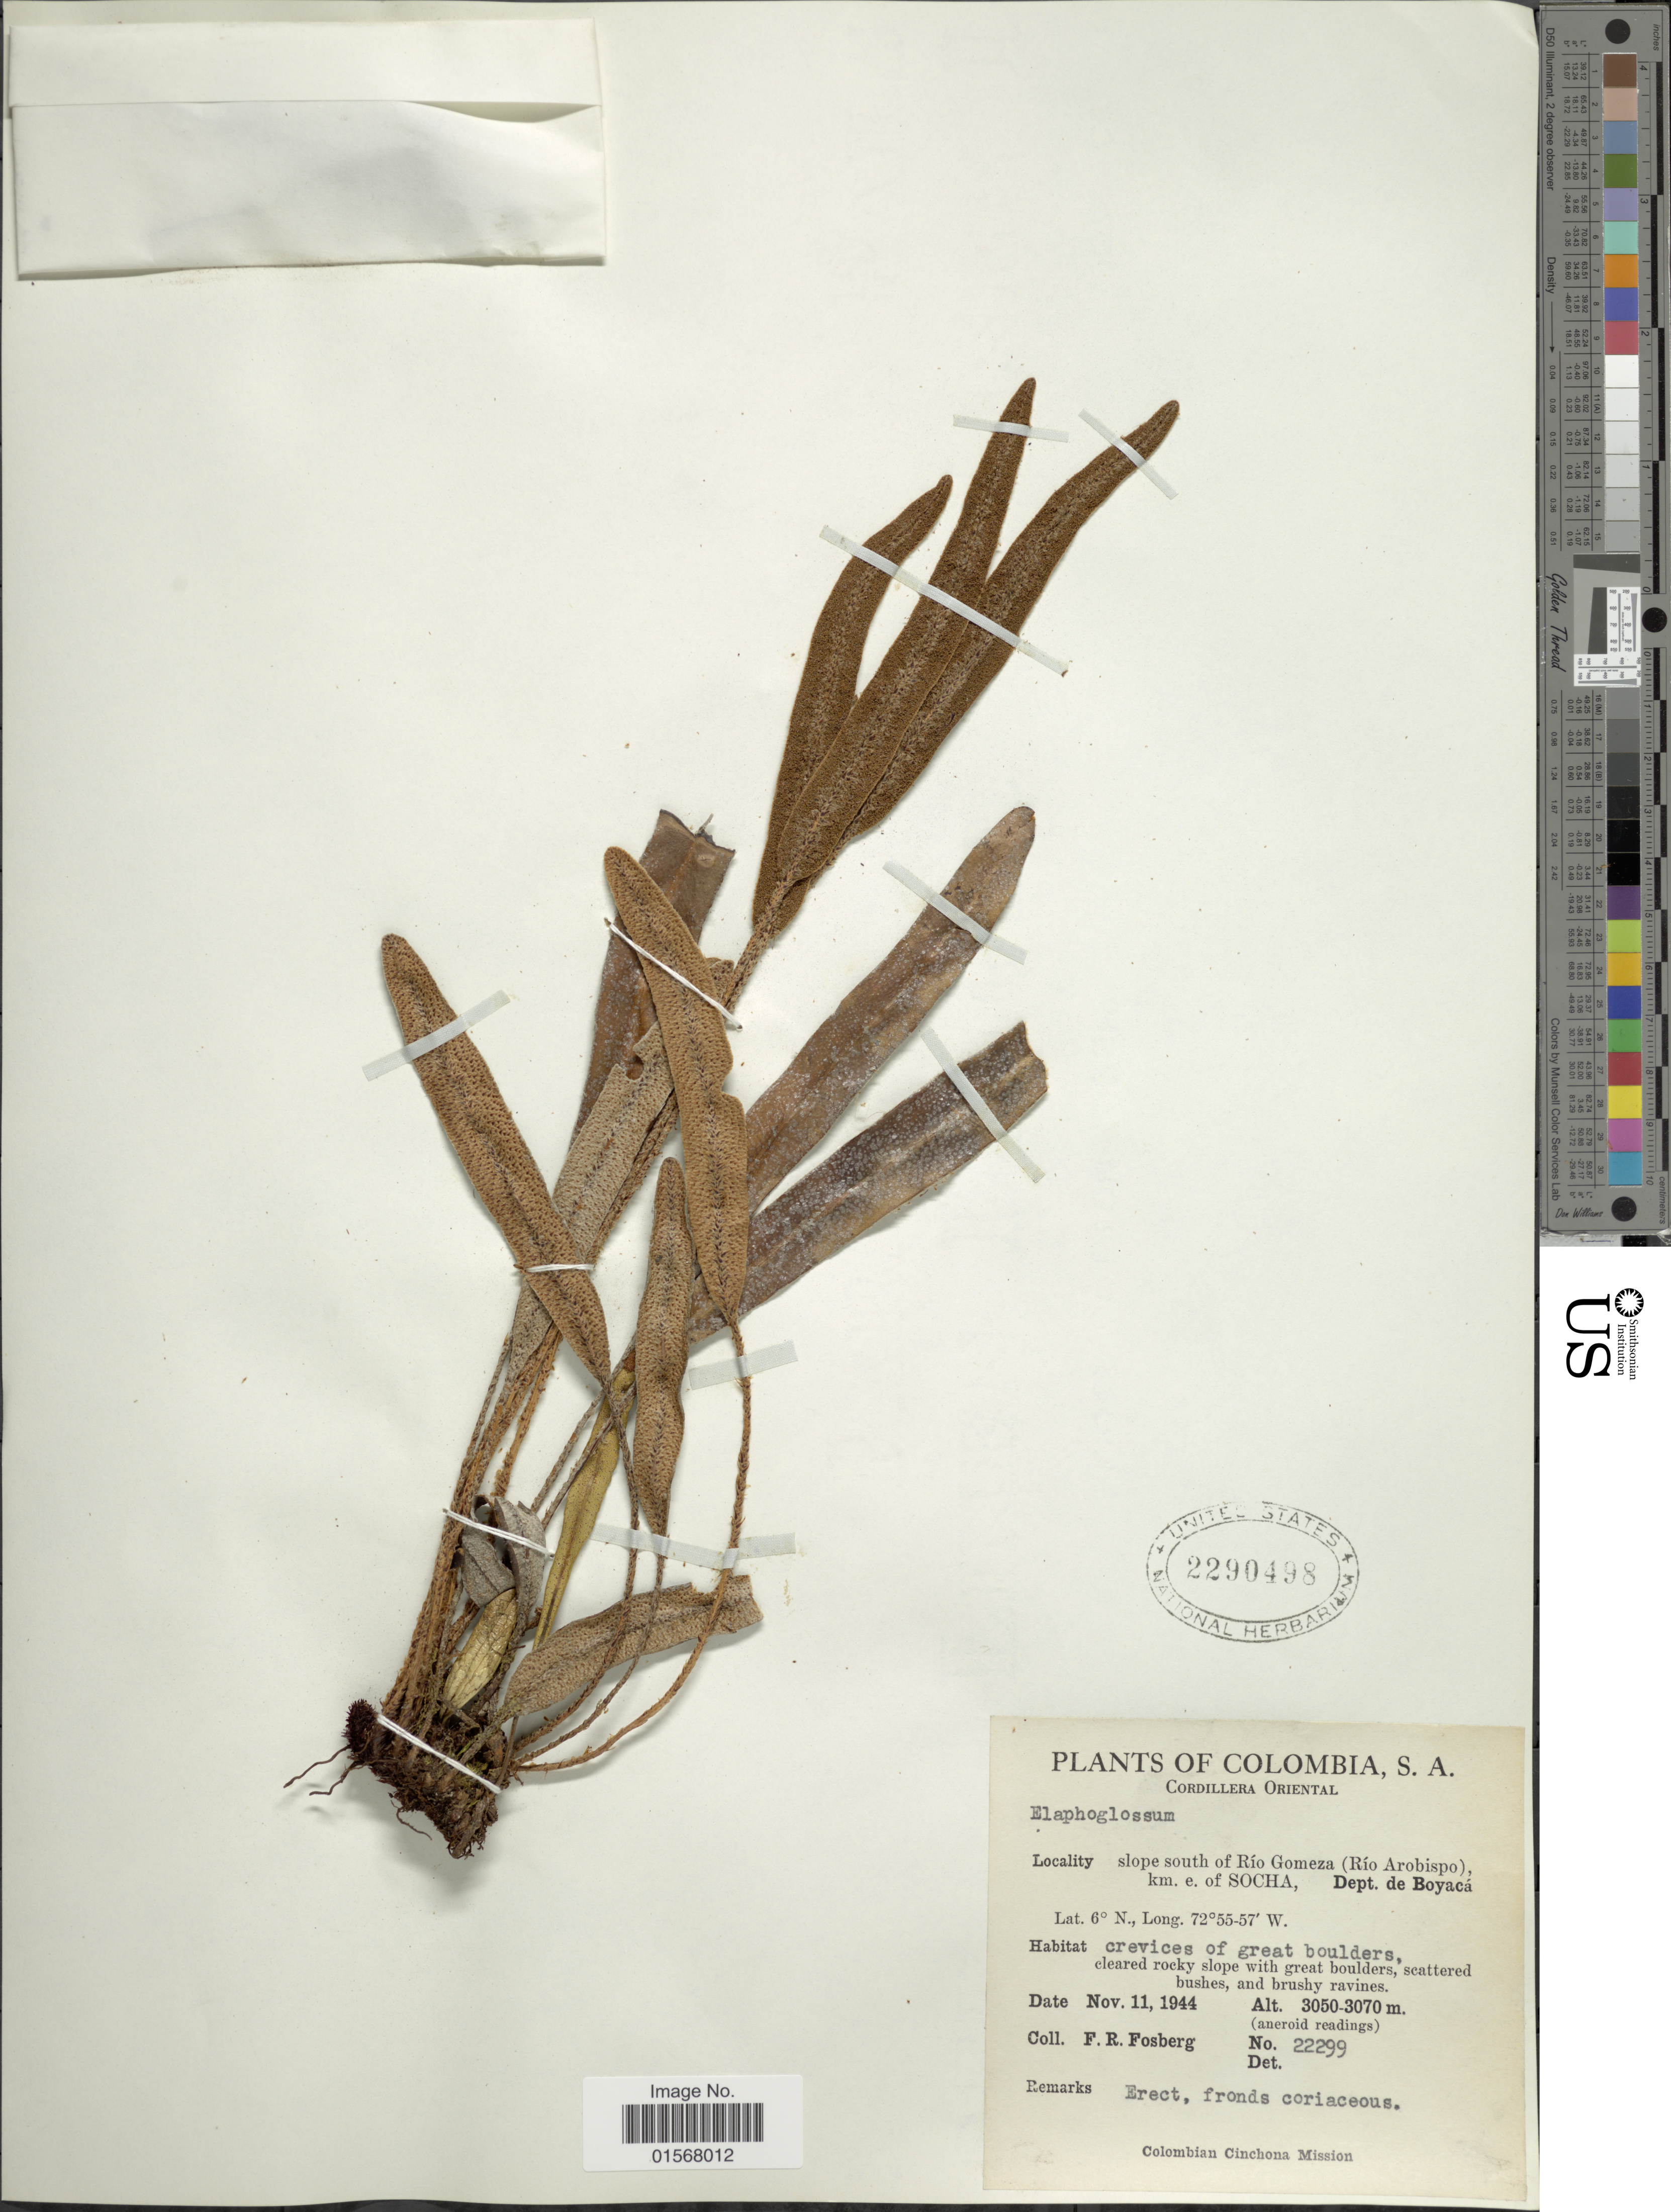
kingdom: Plantae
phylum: Tracheophyta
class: Polypodiopsida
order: Polypodiales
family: Dryopteridaceae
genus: Elaphoglossum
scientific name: Elaphoglossum sp.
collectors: F. R. Fosberg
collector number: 22299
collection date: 1944-11-11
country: Colombia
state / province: Boyacá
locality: Cordillera Oriental, slope south of Rio Gomeza (Rio Arobispo), km. e. of Socha, Dept. de Boyaca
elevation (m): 3050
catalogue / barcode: US 2290498